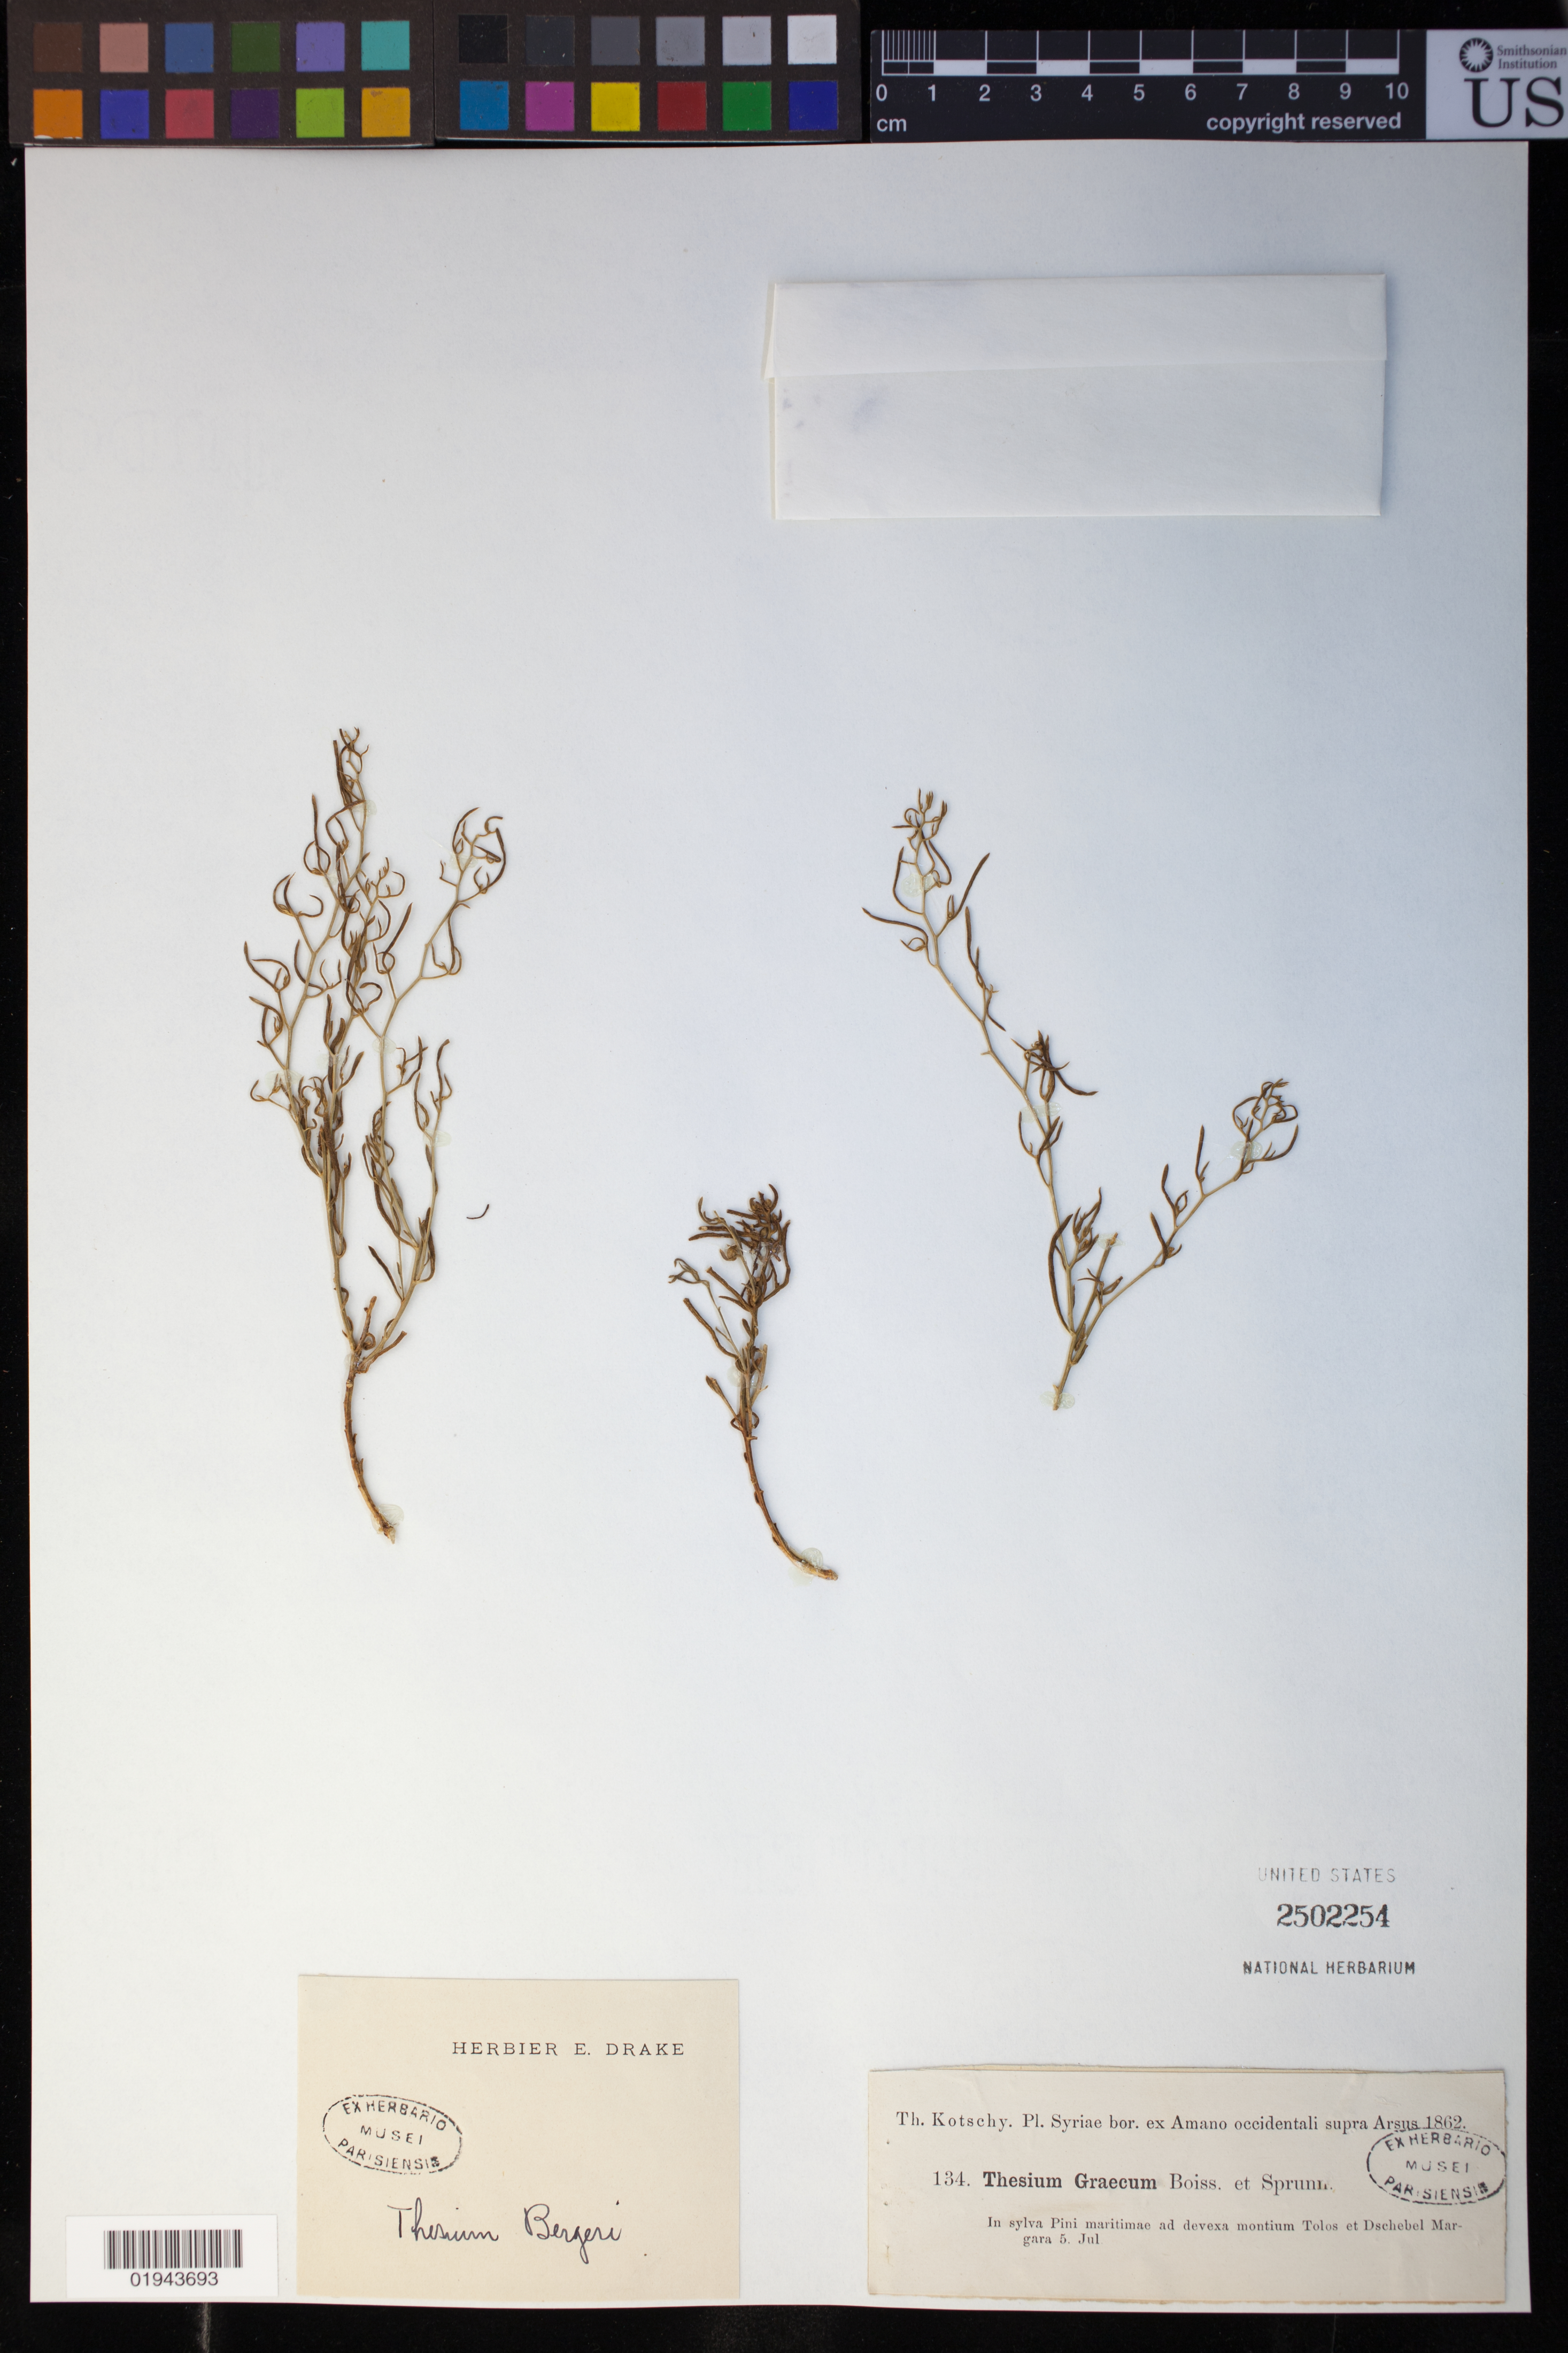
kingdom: Plantae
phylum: Tracheophyta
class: Magnoliopsida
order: Santalales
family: Thesiaceae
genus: Thesium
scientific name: Thesium bergeri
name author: Zucc.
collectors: K. G. Kotschy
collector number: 134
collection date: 1862-07-05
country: Turkey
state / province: Hatay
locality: In sylva Pini maritimae ad devexa montium Tolos et Dschebel Margara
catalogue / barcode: US 2502254